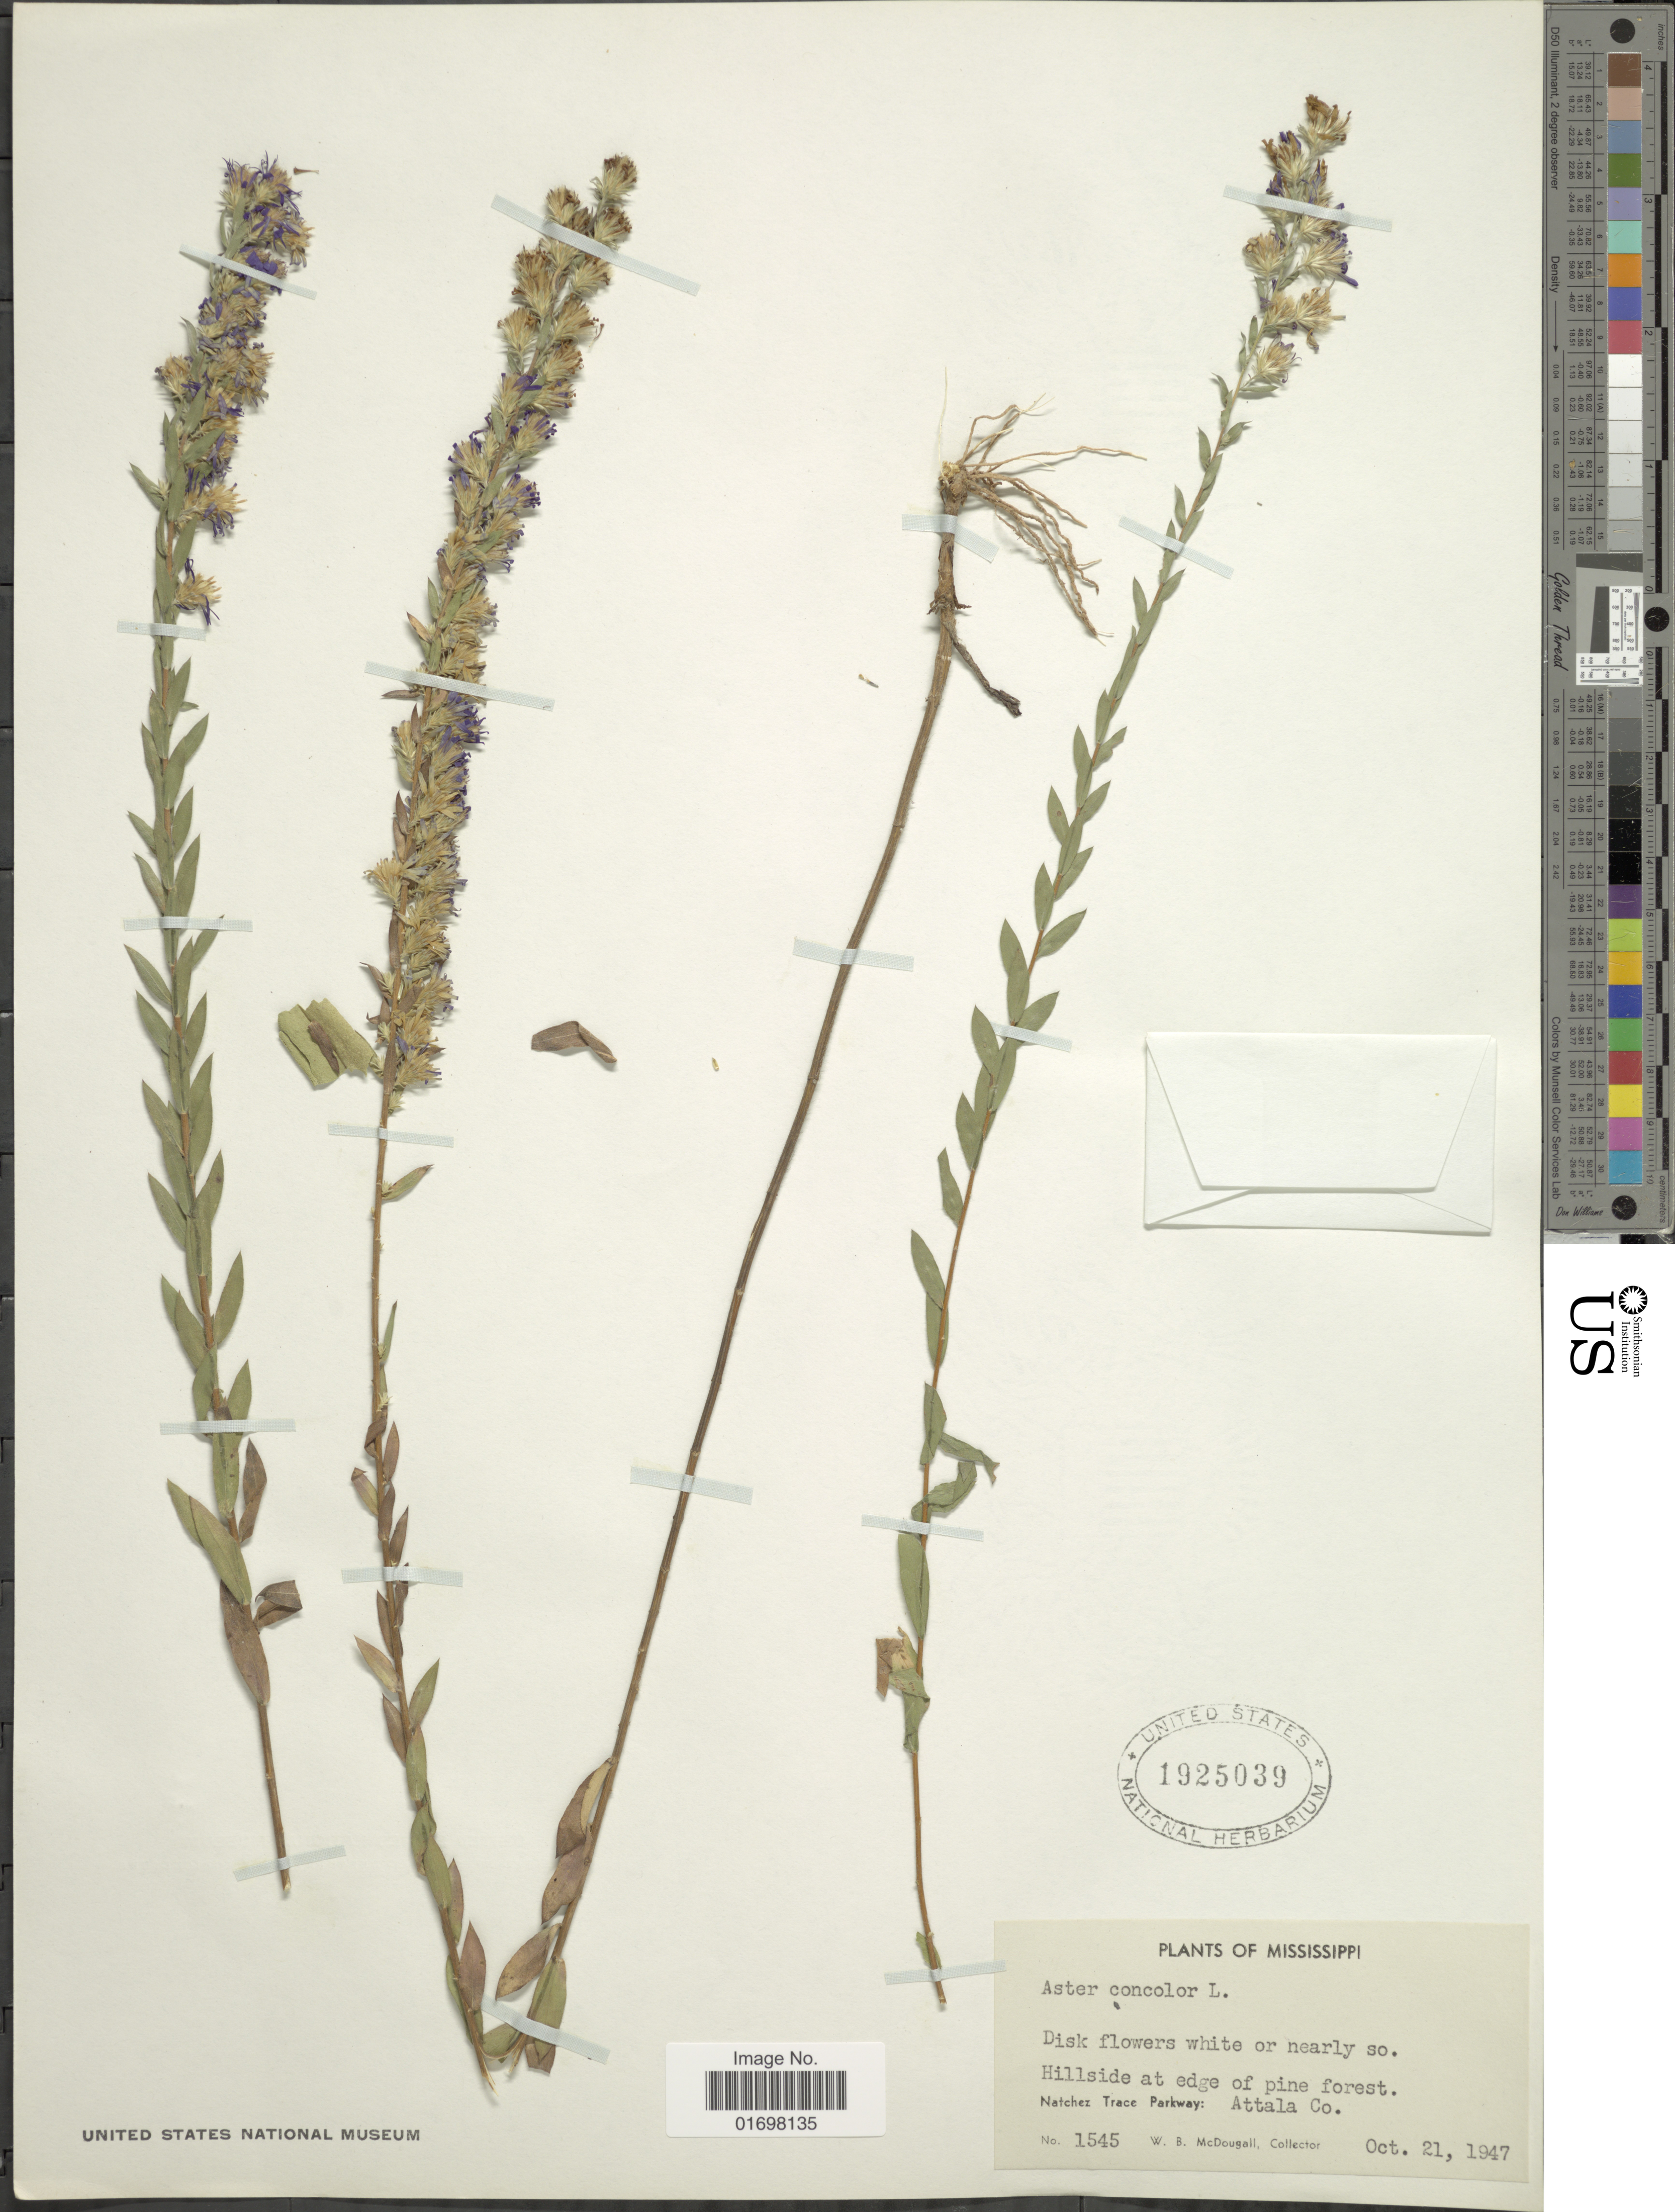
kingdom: Plantae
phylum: Tracheophyta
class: Magnoliopsida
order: Asterales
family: Asteraceae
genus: Symphyotrichum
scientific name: Symphyotrichum concolor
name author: (L.) G.L. Nesom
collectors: W. B. McDougall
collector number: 1545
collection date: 1947-10-21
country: United States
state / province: Mississippi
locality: Hillside at edge of pine forest, Natchez Trace Parkway: Attala Co.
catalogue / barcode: US 1925039